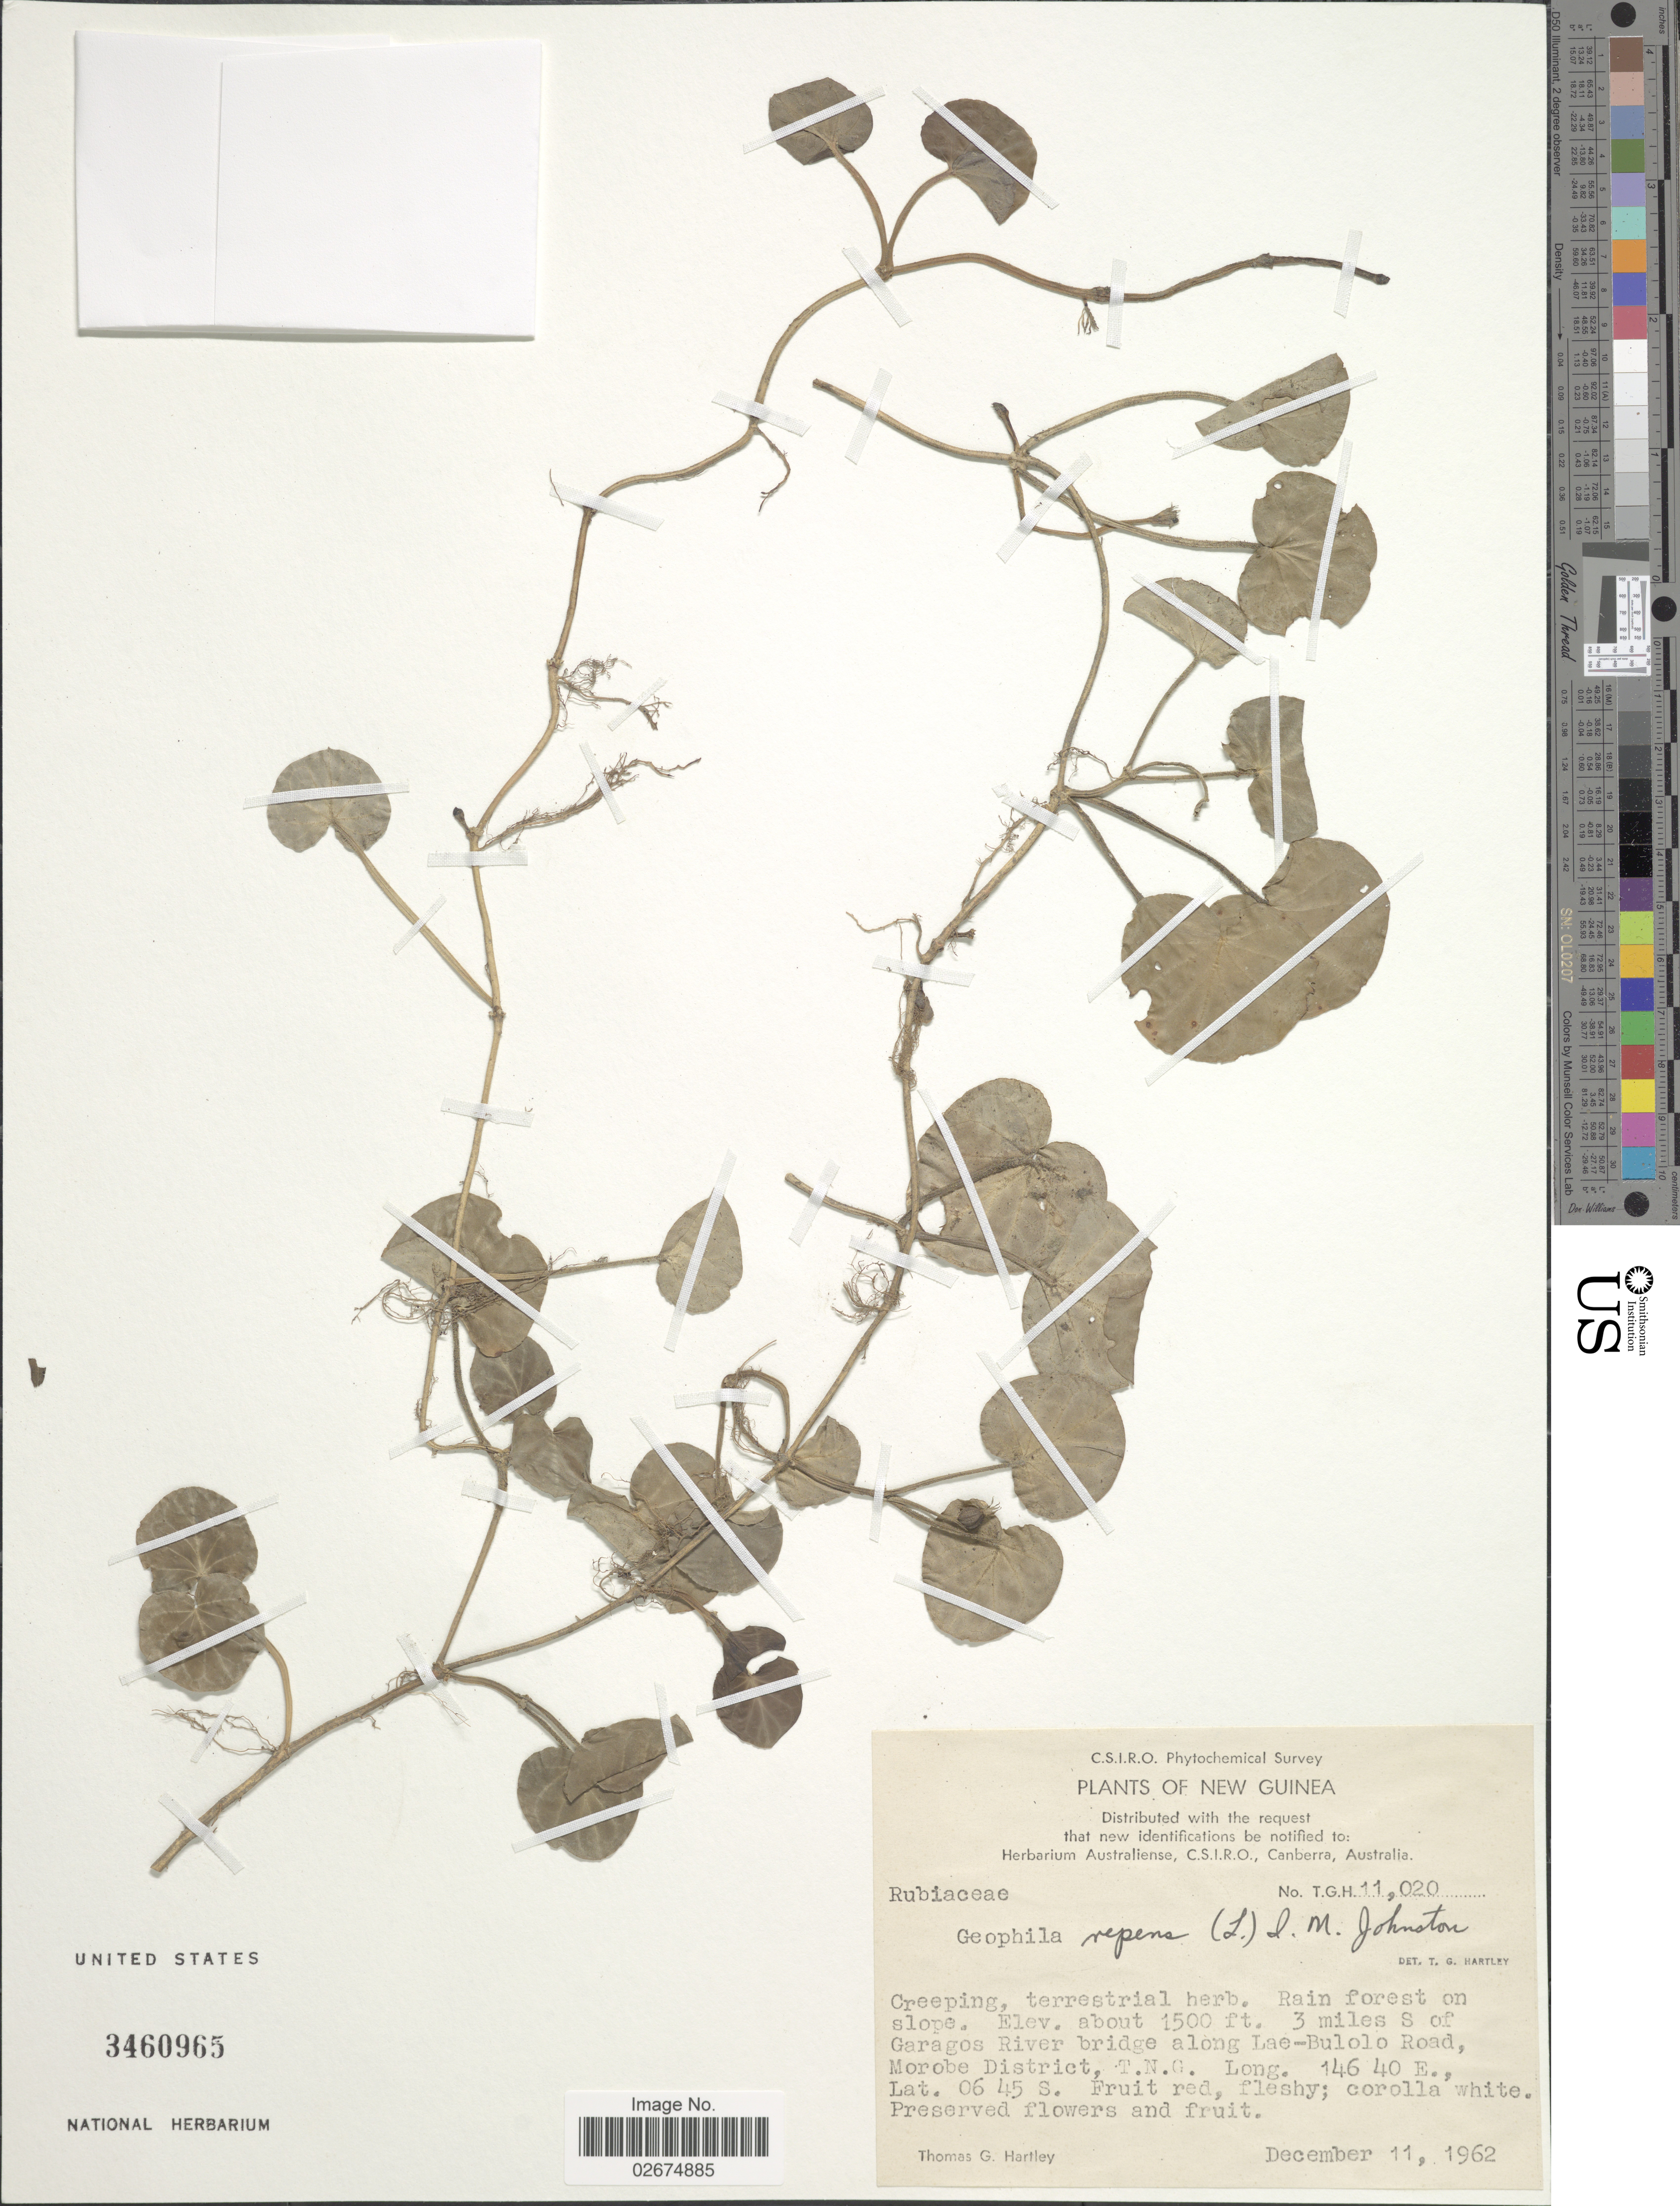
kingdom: Plantae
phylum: Tracheophyta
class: Magnoliopsida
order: Gentianales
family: Rubiaceae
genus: Geophila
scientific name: Geophila repens var. asiatica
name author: (Cham. & Schltdl.) Fosberg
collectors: T. G. Hartley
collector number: T.G.H.11020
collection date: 1962-12-11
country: Papua New Guinea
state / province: Morobe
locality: New Guinea. 3 miles S of Garagos River bridge along Lae-Bulolo Road, T.N.G.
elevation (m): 457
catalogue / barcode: US 3460965